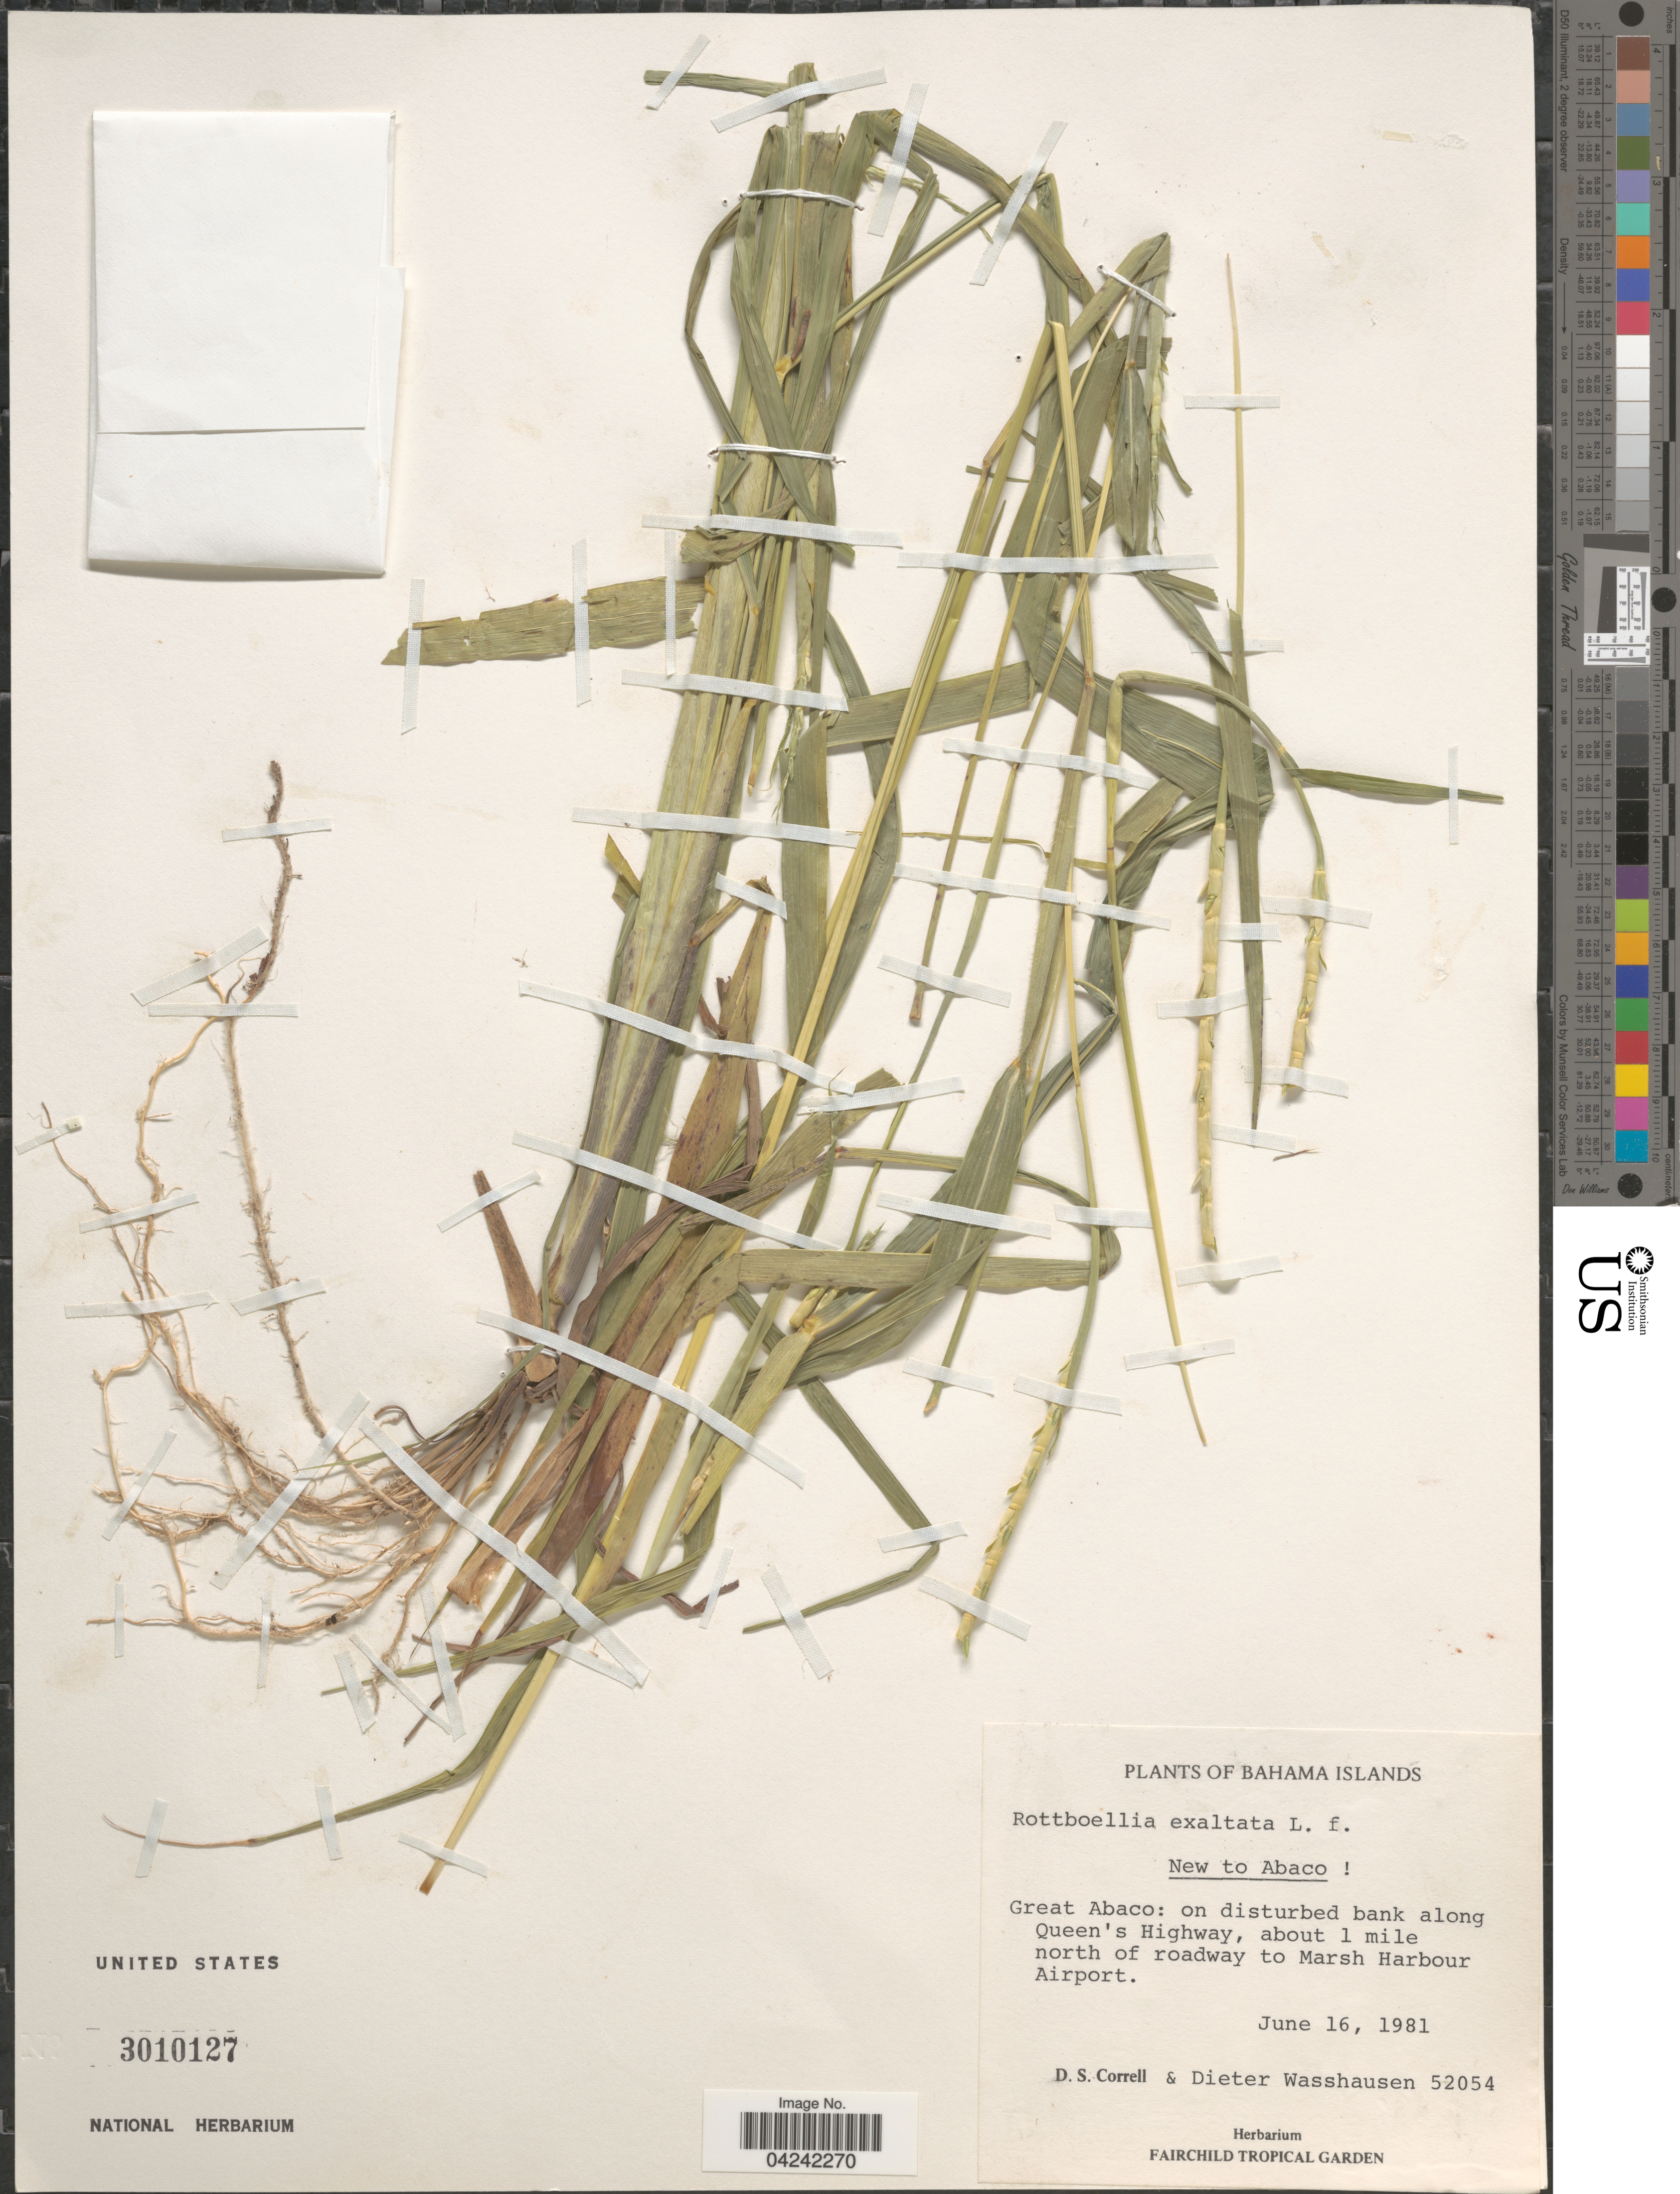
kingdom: Plantae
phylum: Tracheophyta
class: Liliopsida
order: Poales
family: Poaceae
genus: Rottboellia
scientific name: Rottboellia cochinchinensis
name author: (Lour.) Clayton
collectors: D. S. Correll & D. C. Wasshausen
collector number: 52054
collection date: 1981-06-16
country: Bahamas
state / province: South Abaco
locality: Bahama Islands. Great Abaco: on disturbed bank along Queen's Highway, about 1 mile north of roadway to Marsh Harbour Airport.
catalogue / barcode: US 3010127